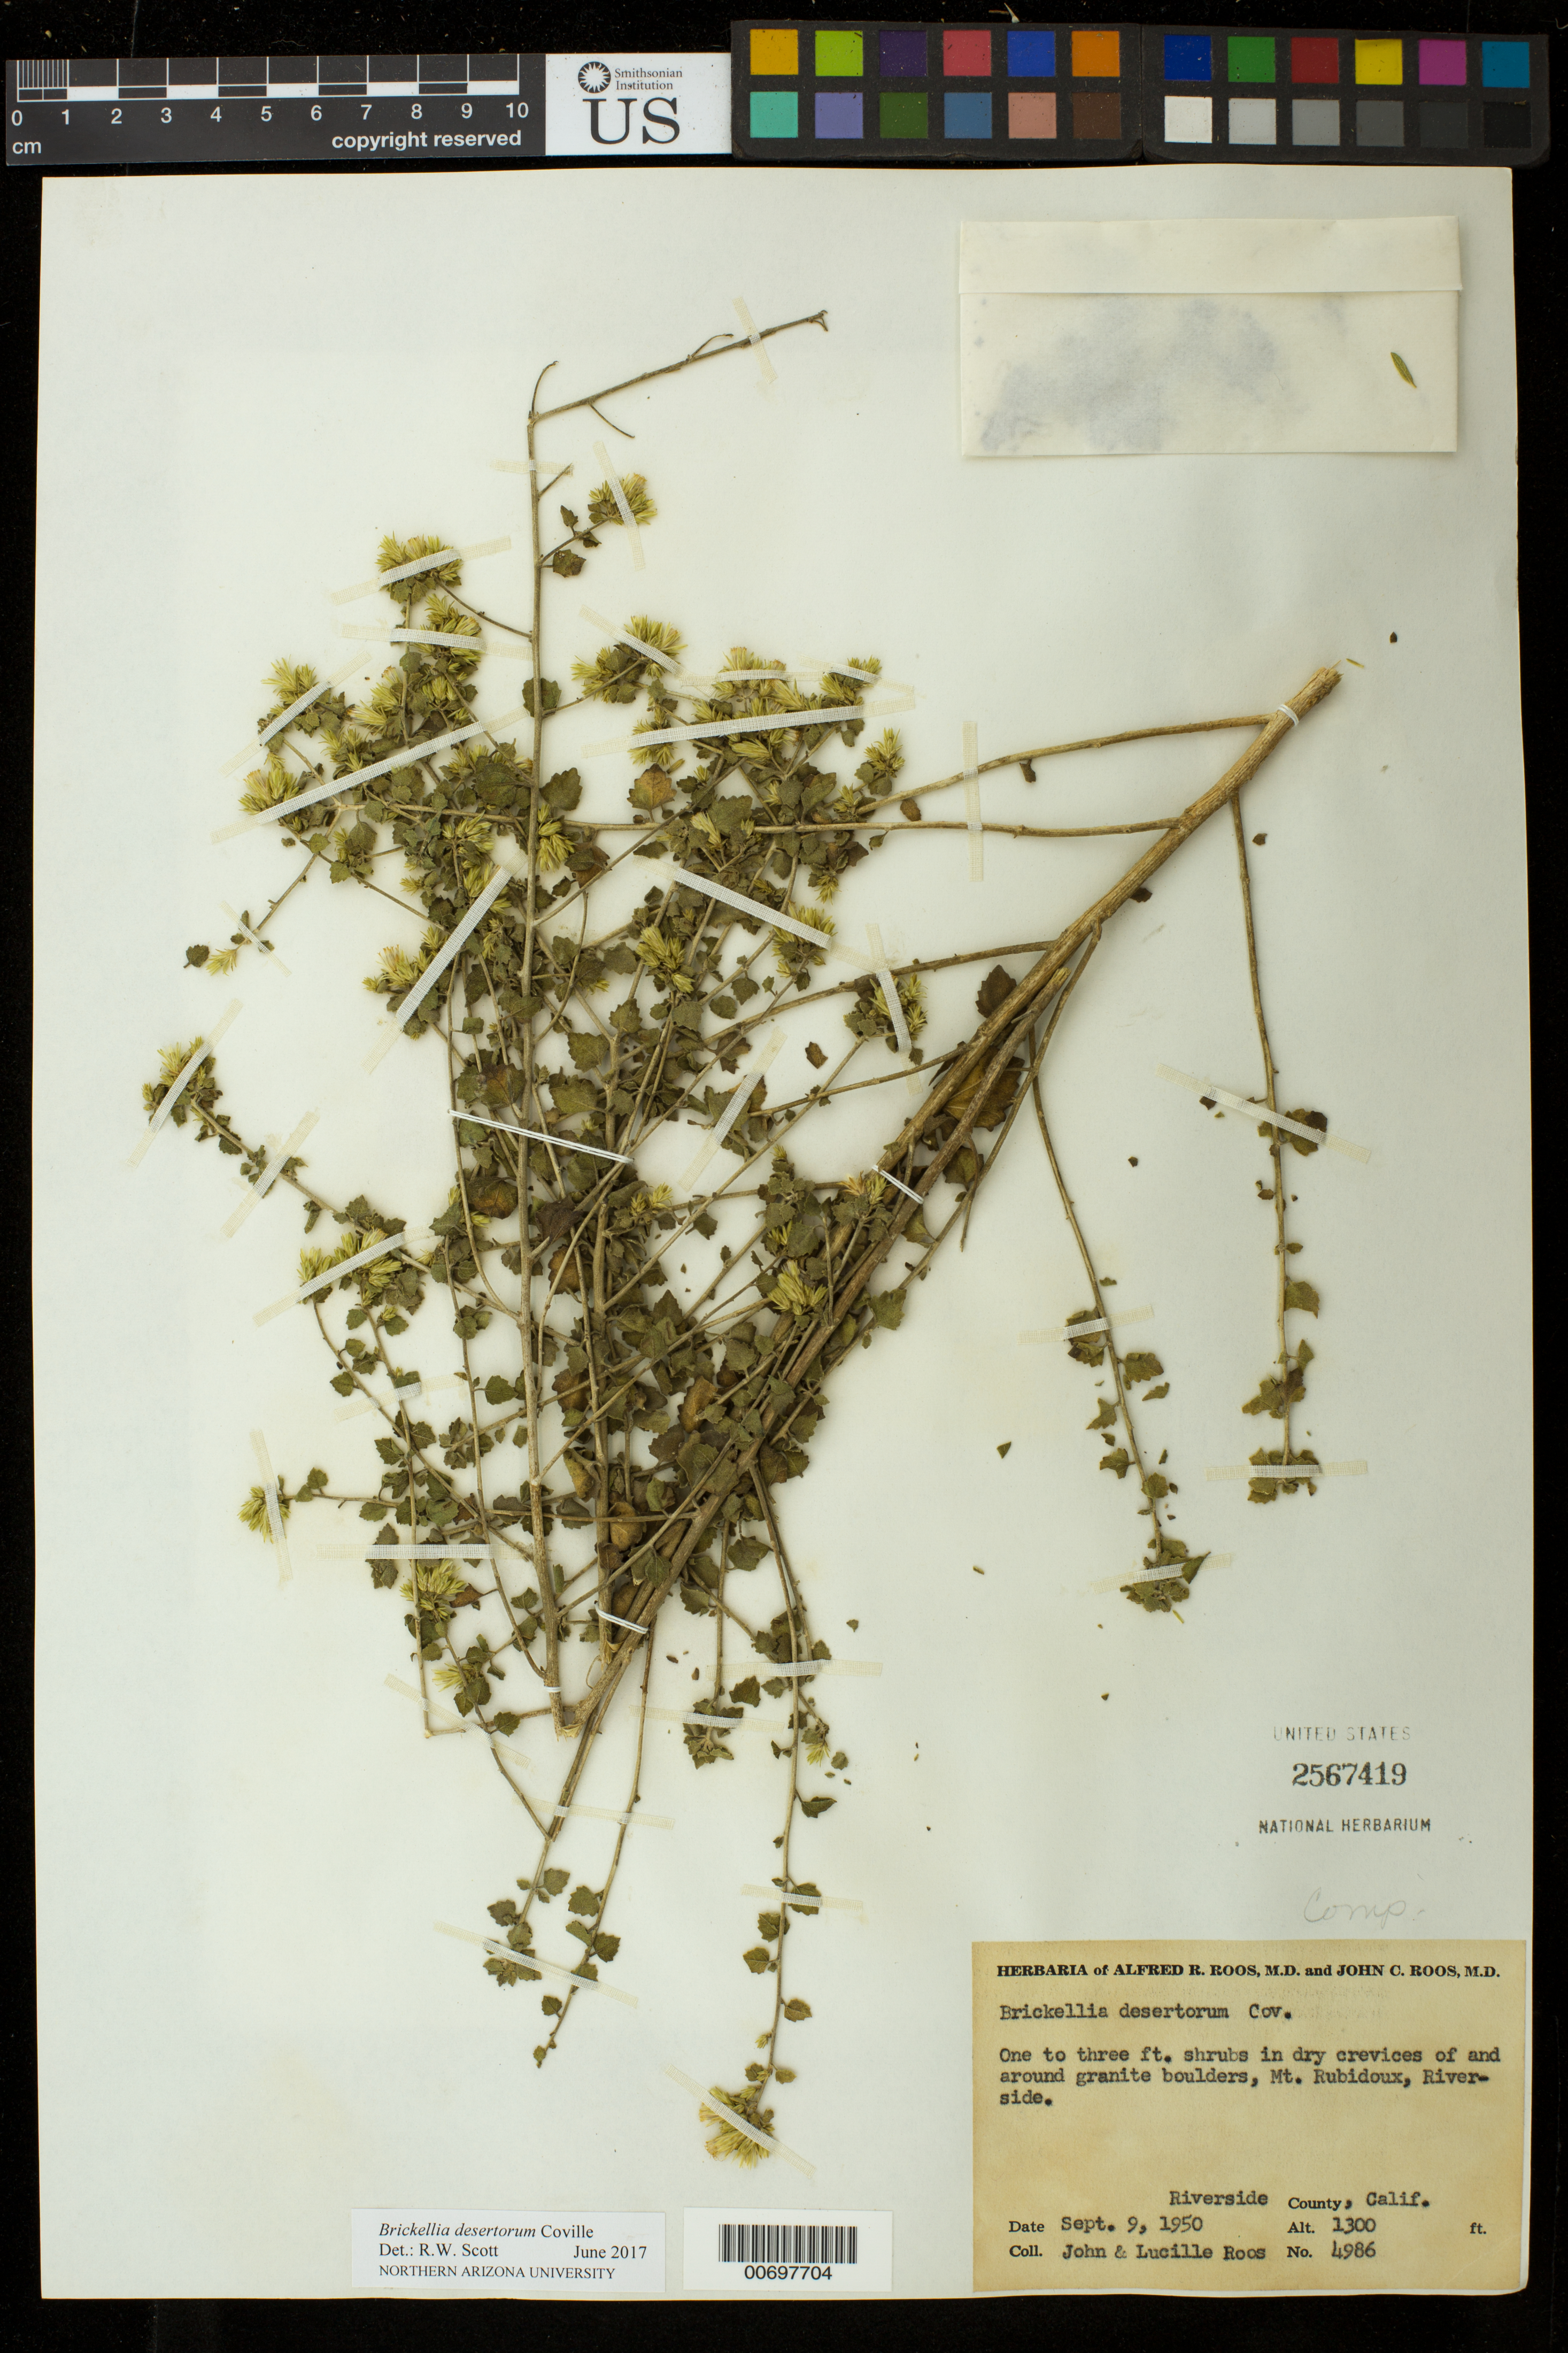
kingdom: Plantae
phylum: Tracheophyta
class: Magnoliopsida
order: Asterales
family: Asteraceae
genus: Brickellia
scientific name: Brickellia desertorum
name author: Coville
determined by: Scott, Randall W., (ASC), Northern Arizona University (UNITED STATES)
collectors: J. C. Roos & L. Roos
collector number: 4986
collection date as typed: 09 Sep 1950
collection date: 1950-09-09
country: United States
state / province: California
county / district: Riverside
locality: Mt. Rubidoux.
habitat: In dry crevices of and around granite boulders.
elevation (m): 396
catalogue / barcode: US 2567419